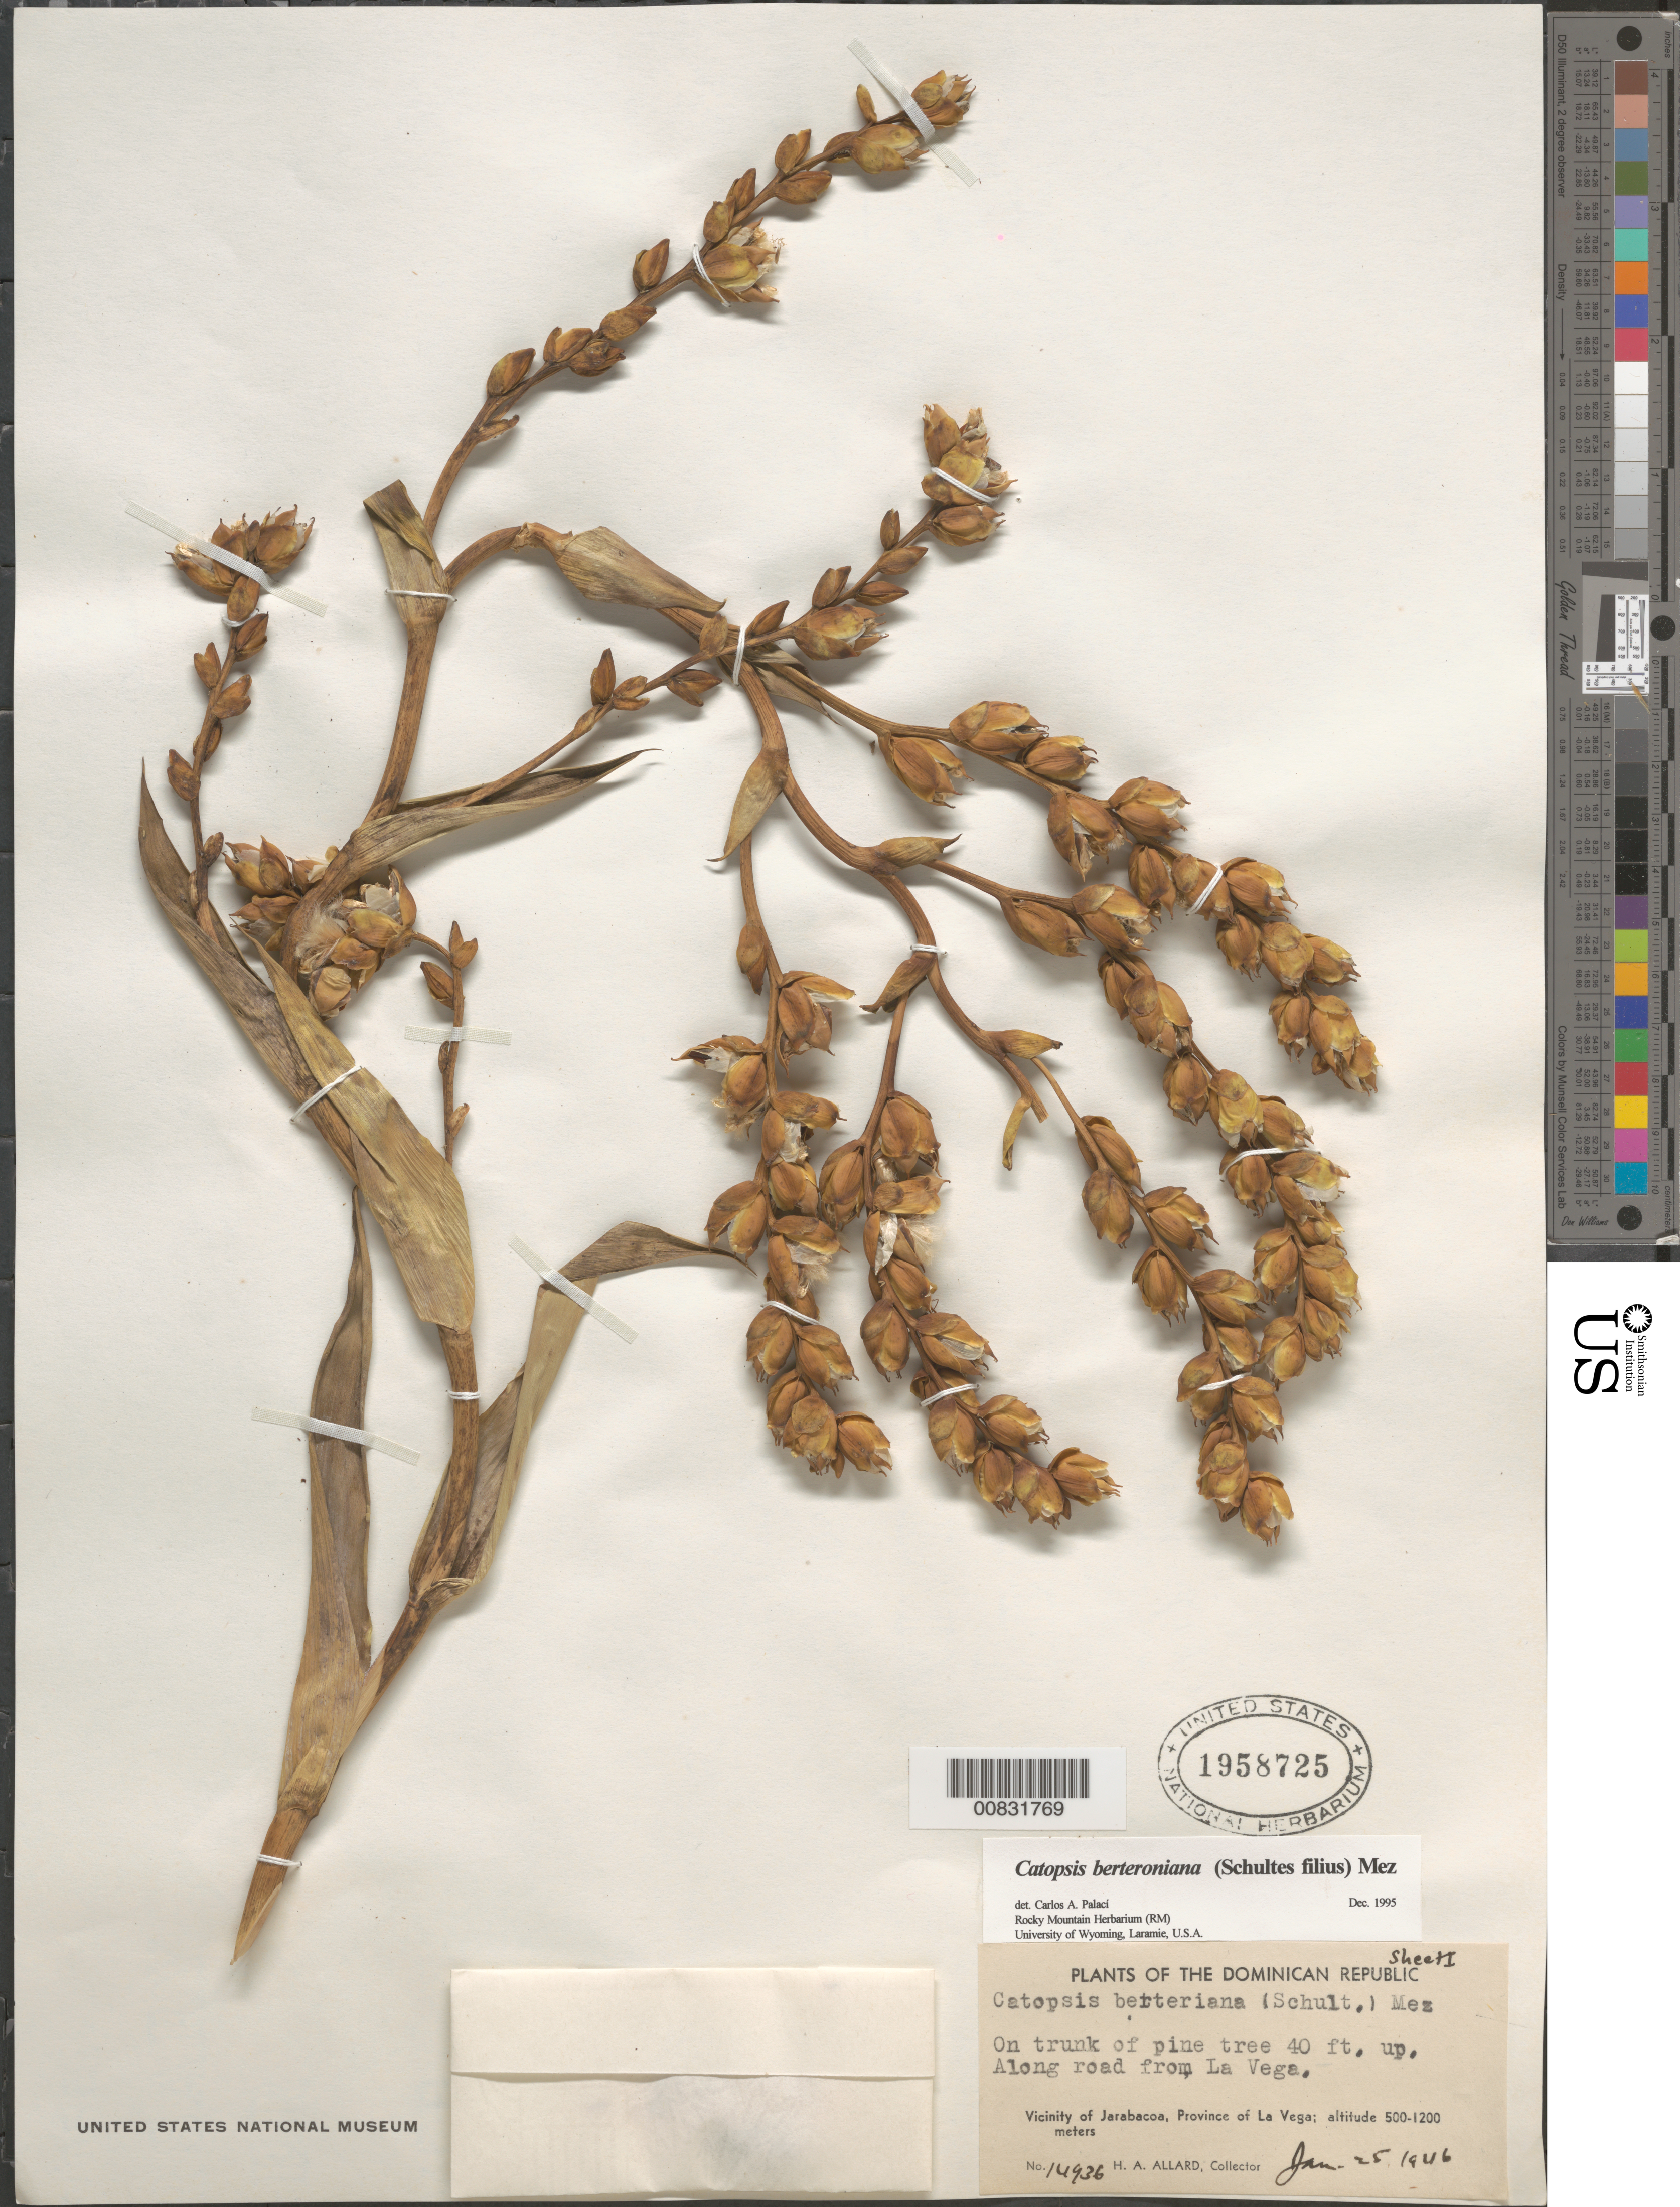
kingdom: Plantae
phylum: Tracheophyta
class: Liliopsida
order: Poales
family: Bromeliaceae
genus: Catopsis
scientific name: Catopsis berteroniana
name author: (Schult. & Schult. f.) Mez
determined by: Palací, C. A., (RM), University of Wyoming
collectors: H. A. Allard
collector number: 14936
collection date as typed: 25 Jan 1946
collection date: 1946-01-25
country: Dominican Republic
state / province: La Vega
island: Hispaniola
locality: Vicinity of Jarabacoa. Along road from La Vega.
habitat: On trunk of pine tree 40 ft. up.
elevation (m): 500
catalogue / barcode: US 1958725